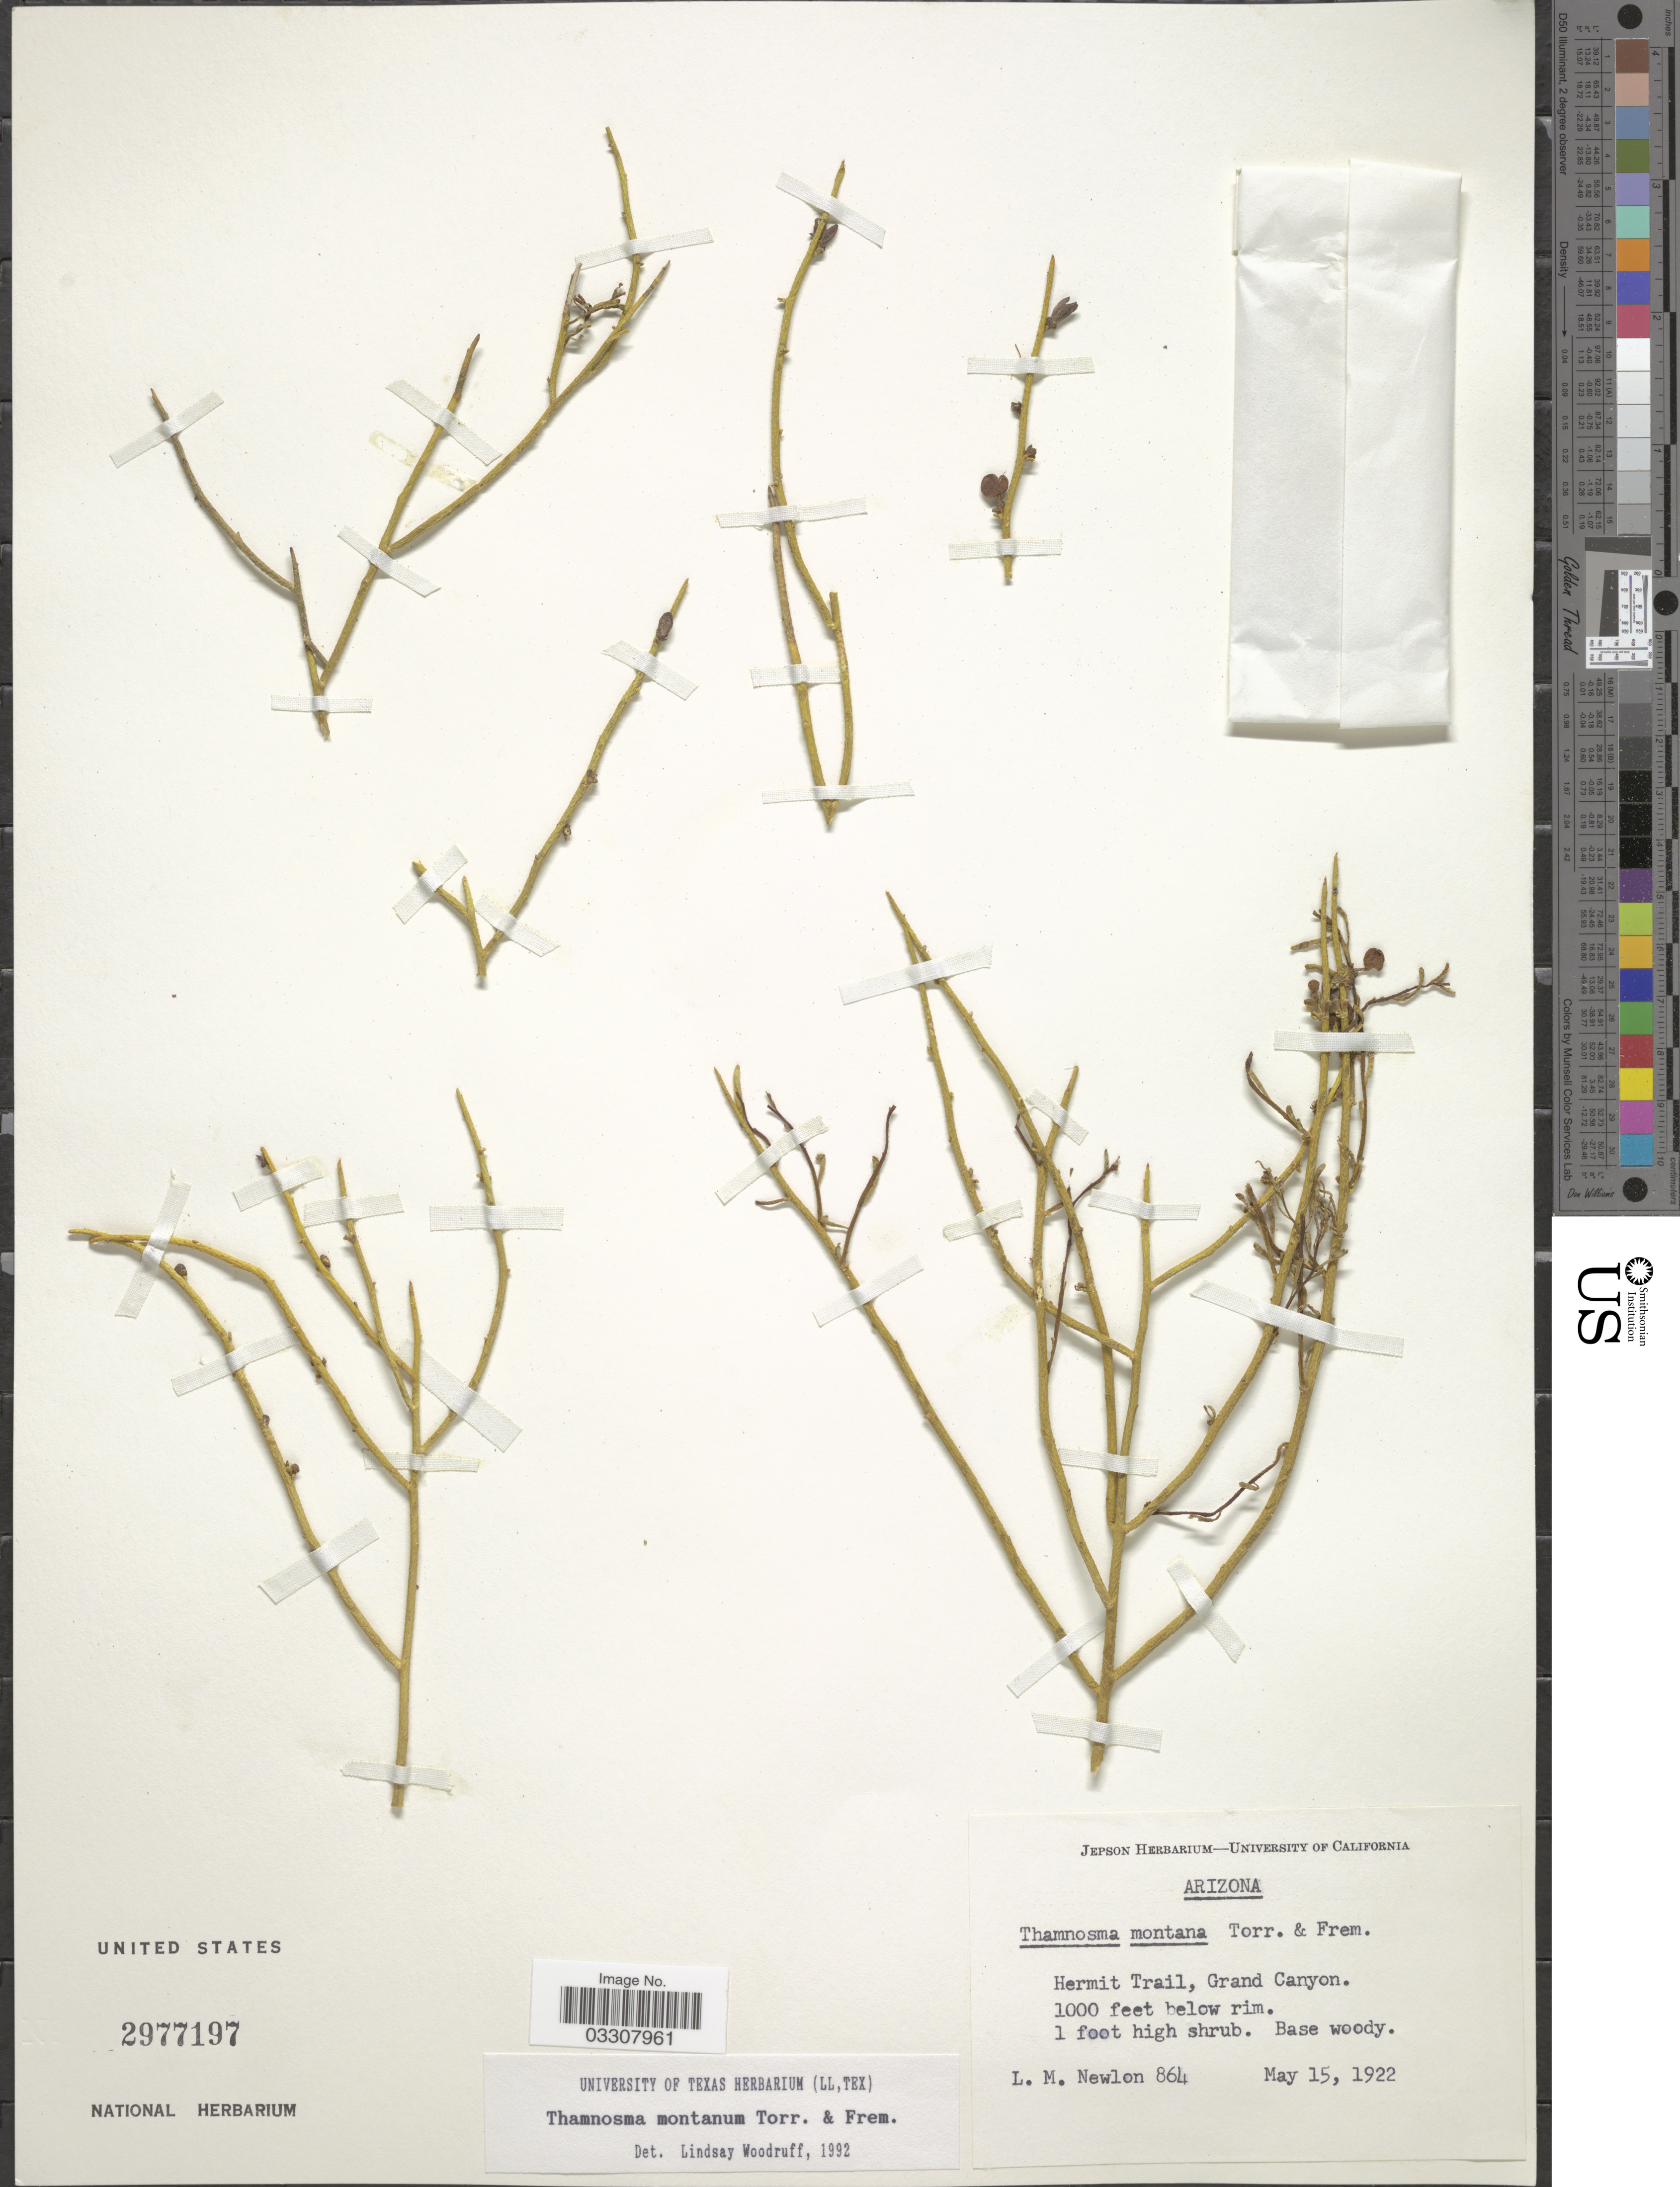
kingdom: Plantae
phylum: Tracheophyta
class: Magnoliopsida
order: Sapindales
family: Rutaceae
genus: Thamnosma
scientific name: Thamnosma montana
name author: Torr. & Frém.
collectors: L. Newlon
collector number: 864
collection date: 1922-05-15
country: United States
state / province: Arizona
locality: Hermit Trail, Grand Canyon.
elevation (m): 305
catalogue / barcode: US 2977197